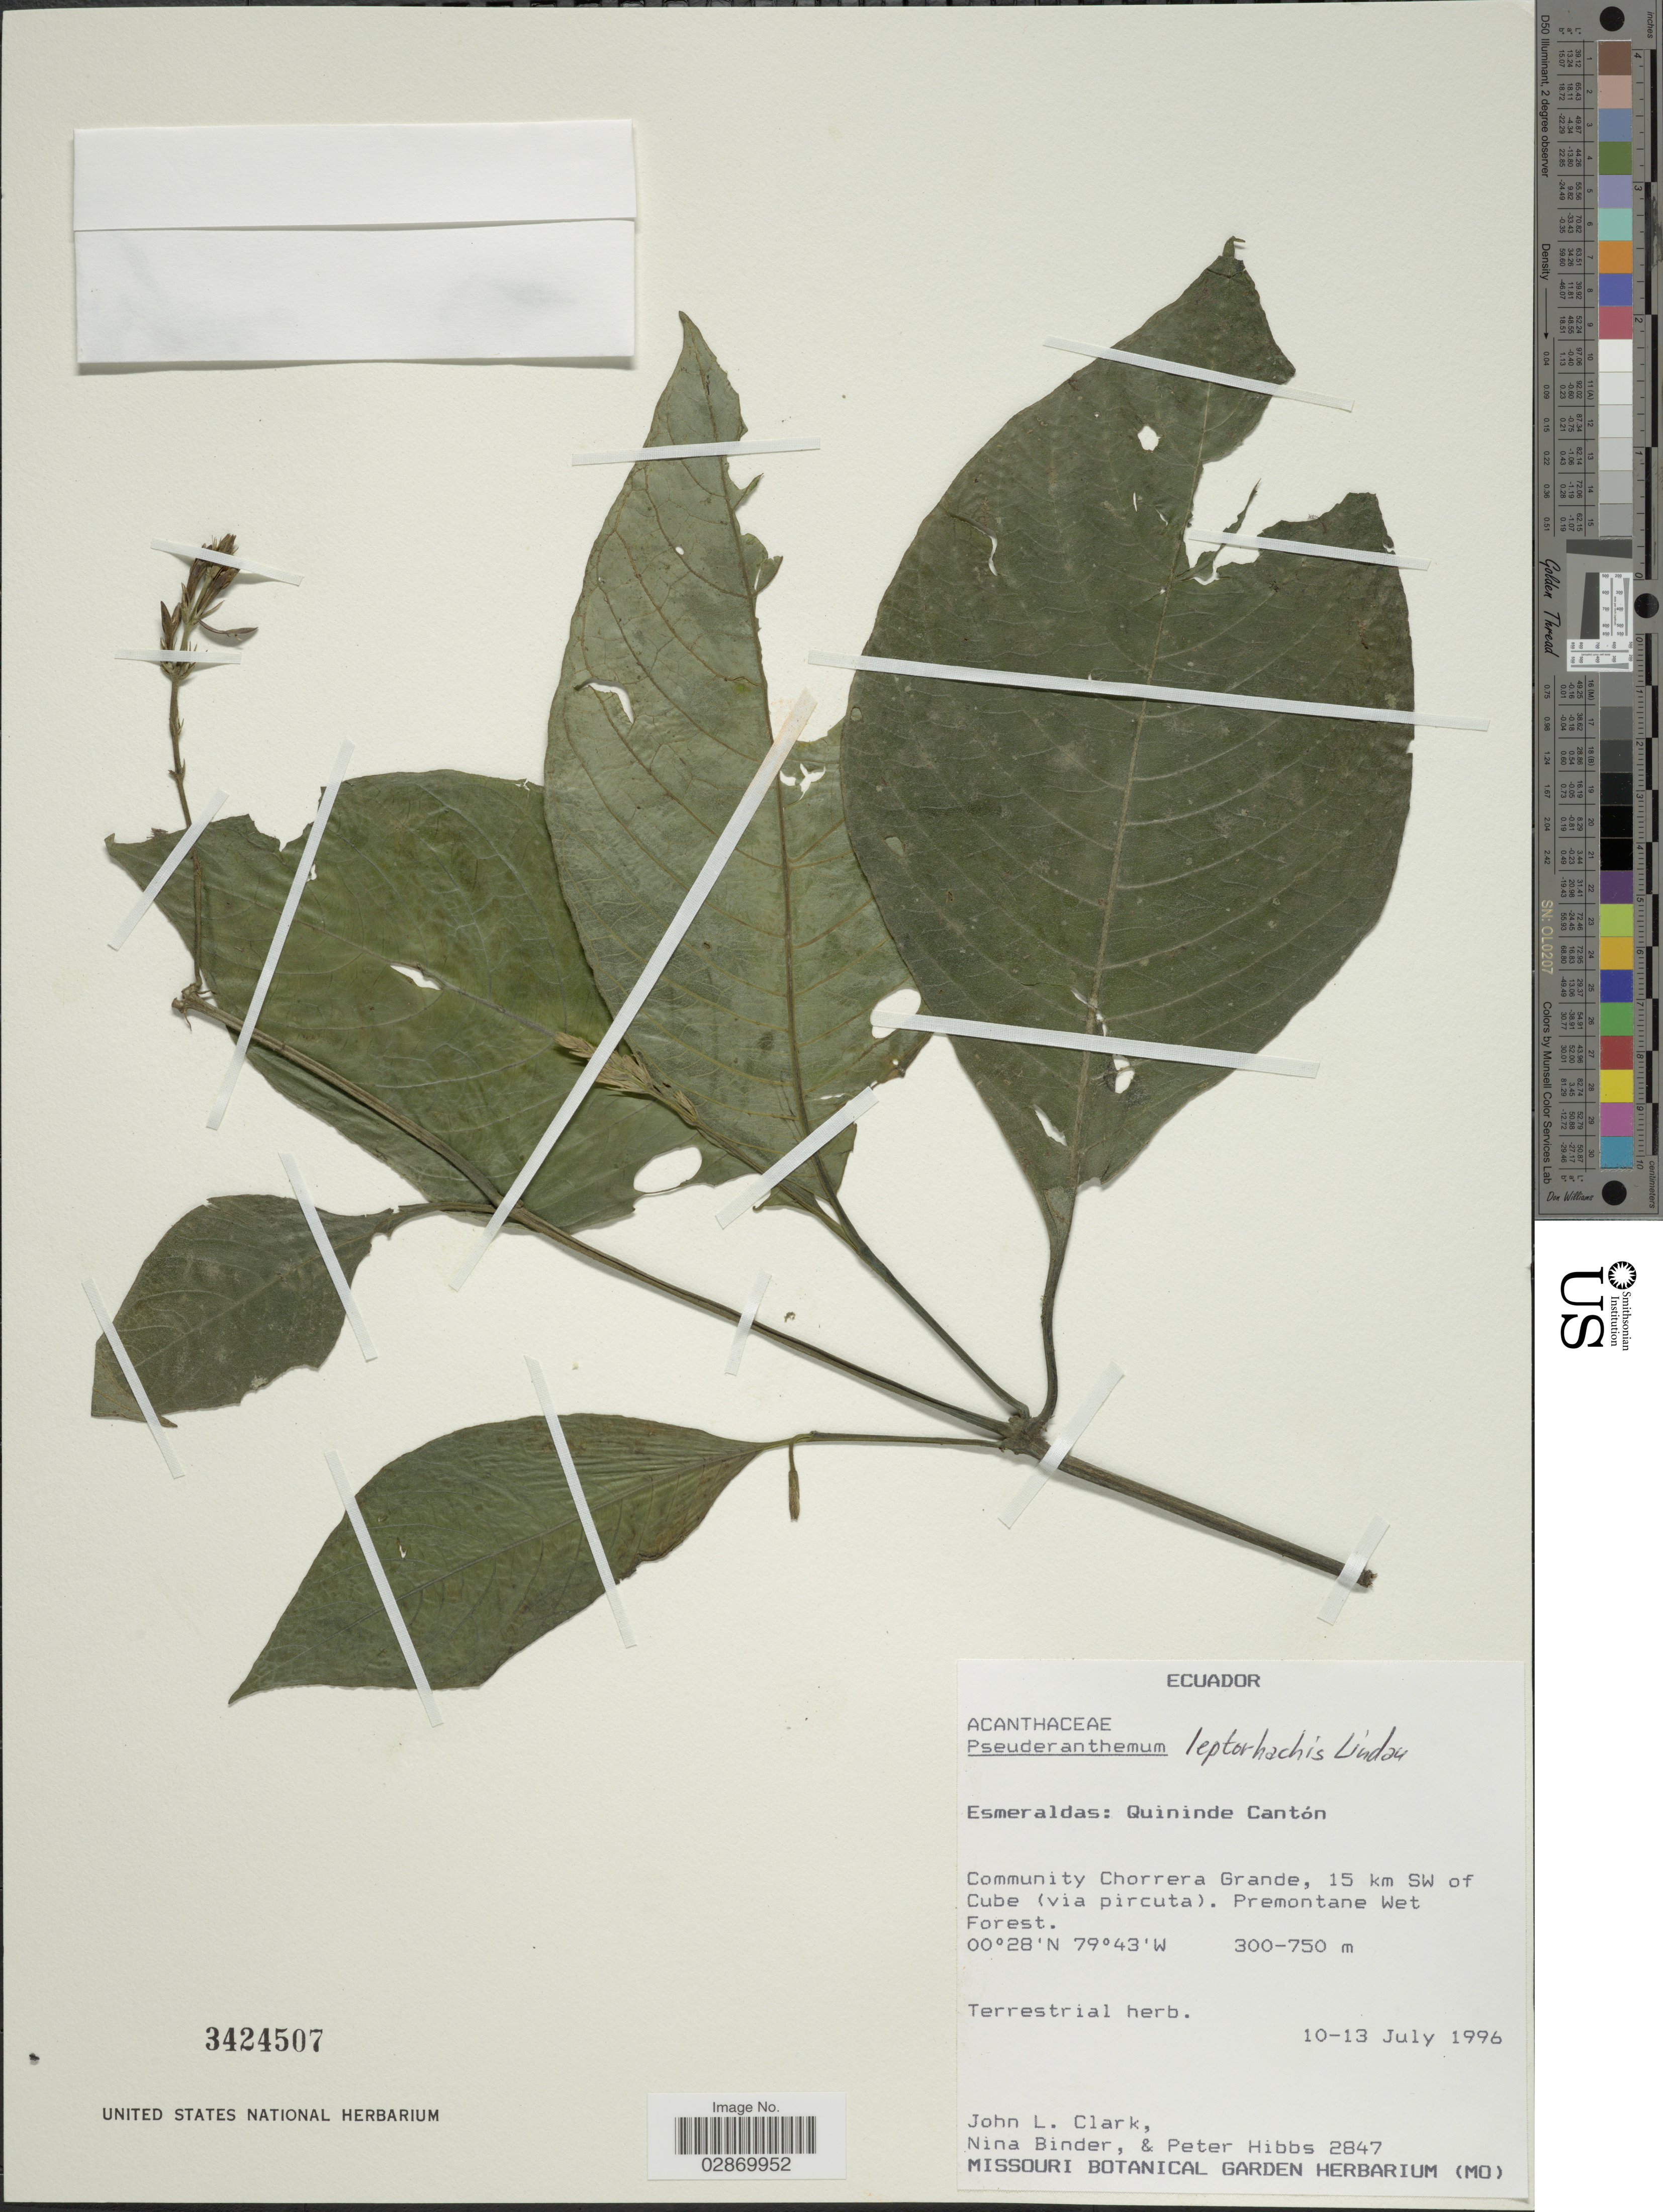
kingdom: Plantae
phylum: Tracheophyta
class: Magnoliopsida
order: Lamiales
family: Acanthaceae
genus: Pseuderanthemum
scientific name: Pseuderanthemum leptorhachis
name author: Lindau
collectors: J. L. Clark, N. Binder & P. Hibbs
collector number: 2847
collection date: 1996-07-10/1996-07-13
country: Ecuador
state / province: Esmeraldas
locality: Quininde Cantón, Community Chorrera Grande, 15 km SW of Cube (via pircuta).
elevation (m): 300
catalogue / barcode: US 3424507